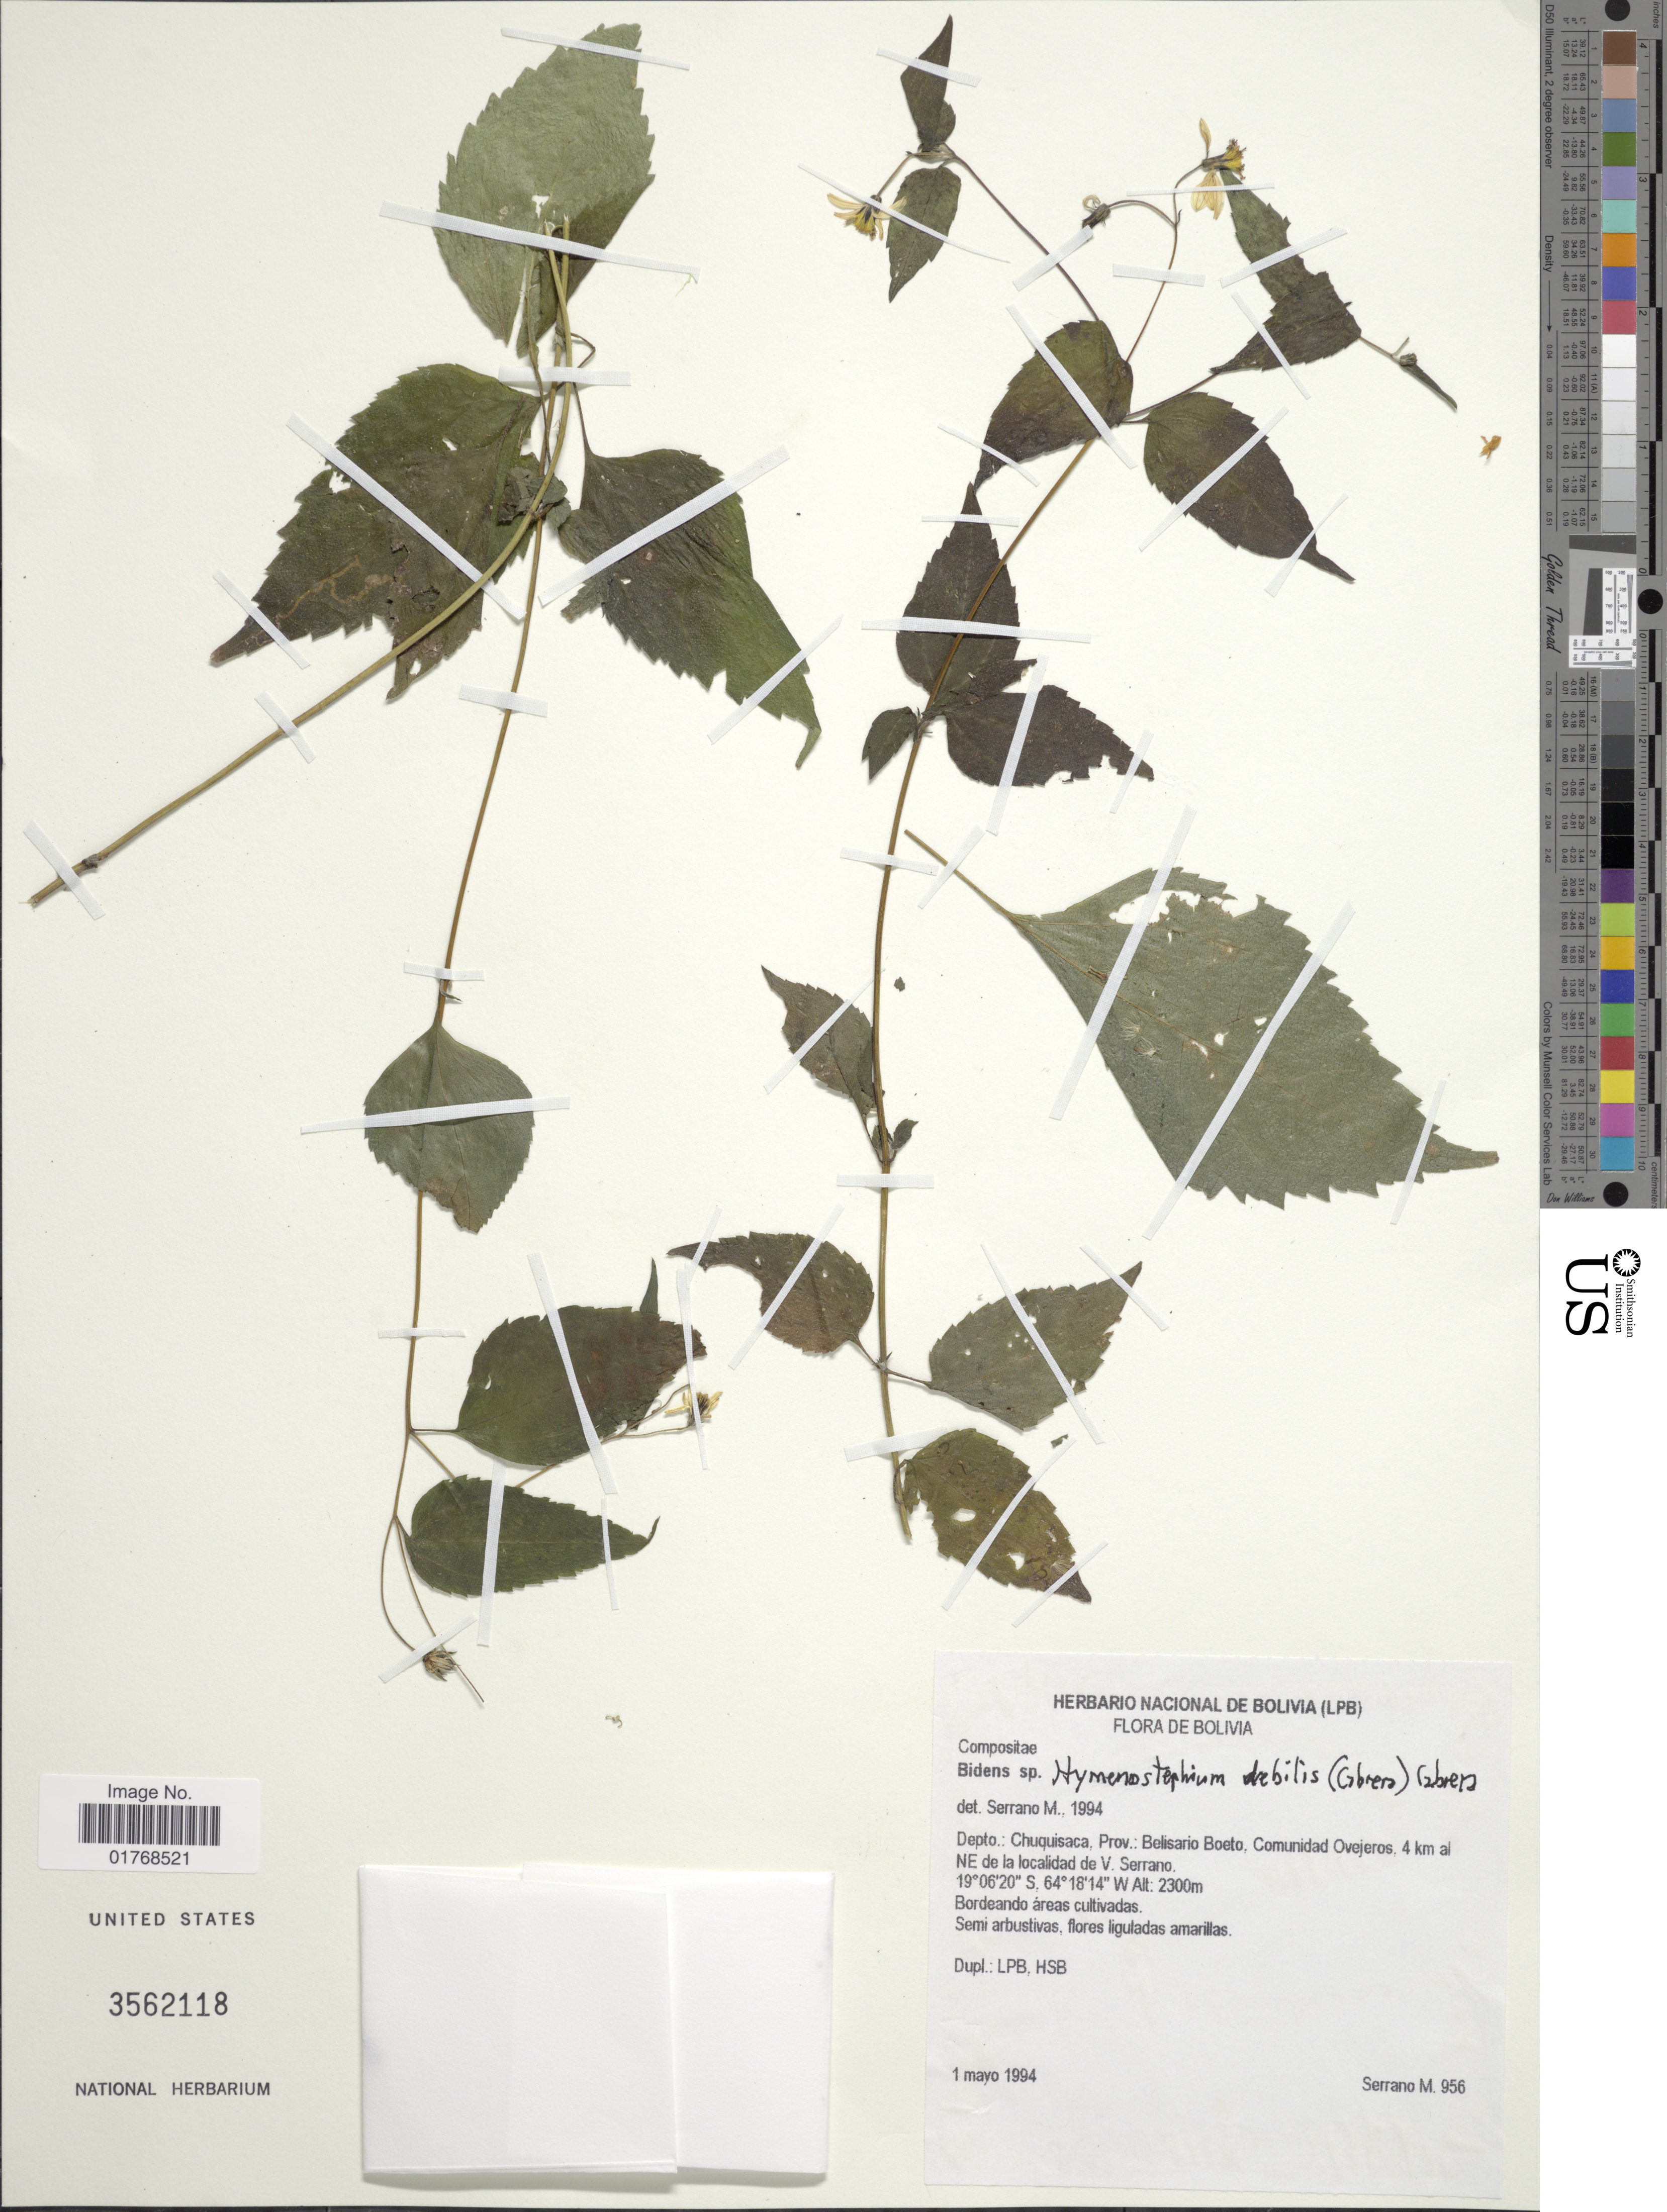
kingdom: Plantae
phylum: Tracheophyta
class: Magnoliopsida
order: Asterales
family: Asteraceae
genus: Viguiera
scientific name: Viguiera cabrerae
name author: H. Rob.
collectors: M. Serrano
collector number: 956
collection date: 1994-05-01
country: Bolivia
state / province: Chuquisaca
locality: Bolivia. Depto.: Chuquisaca, Prov.: Belisario Boeto, Comunidad Ovejeros, 4 km al NE de la localidad de V. Serrano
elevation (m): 2300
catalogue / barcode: US 3562118